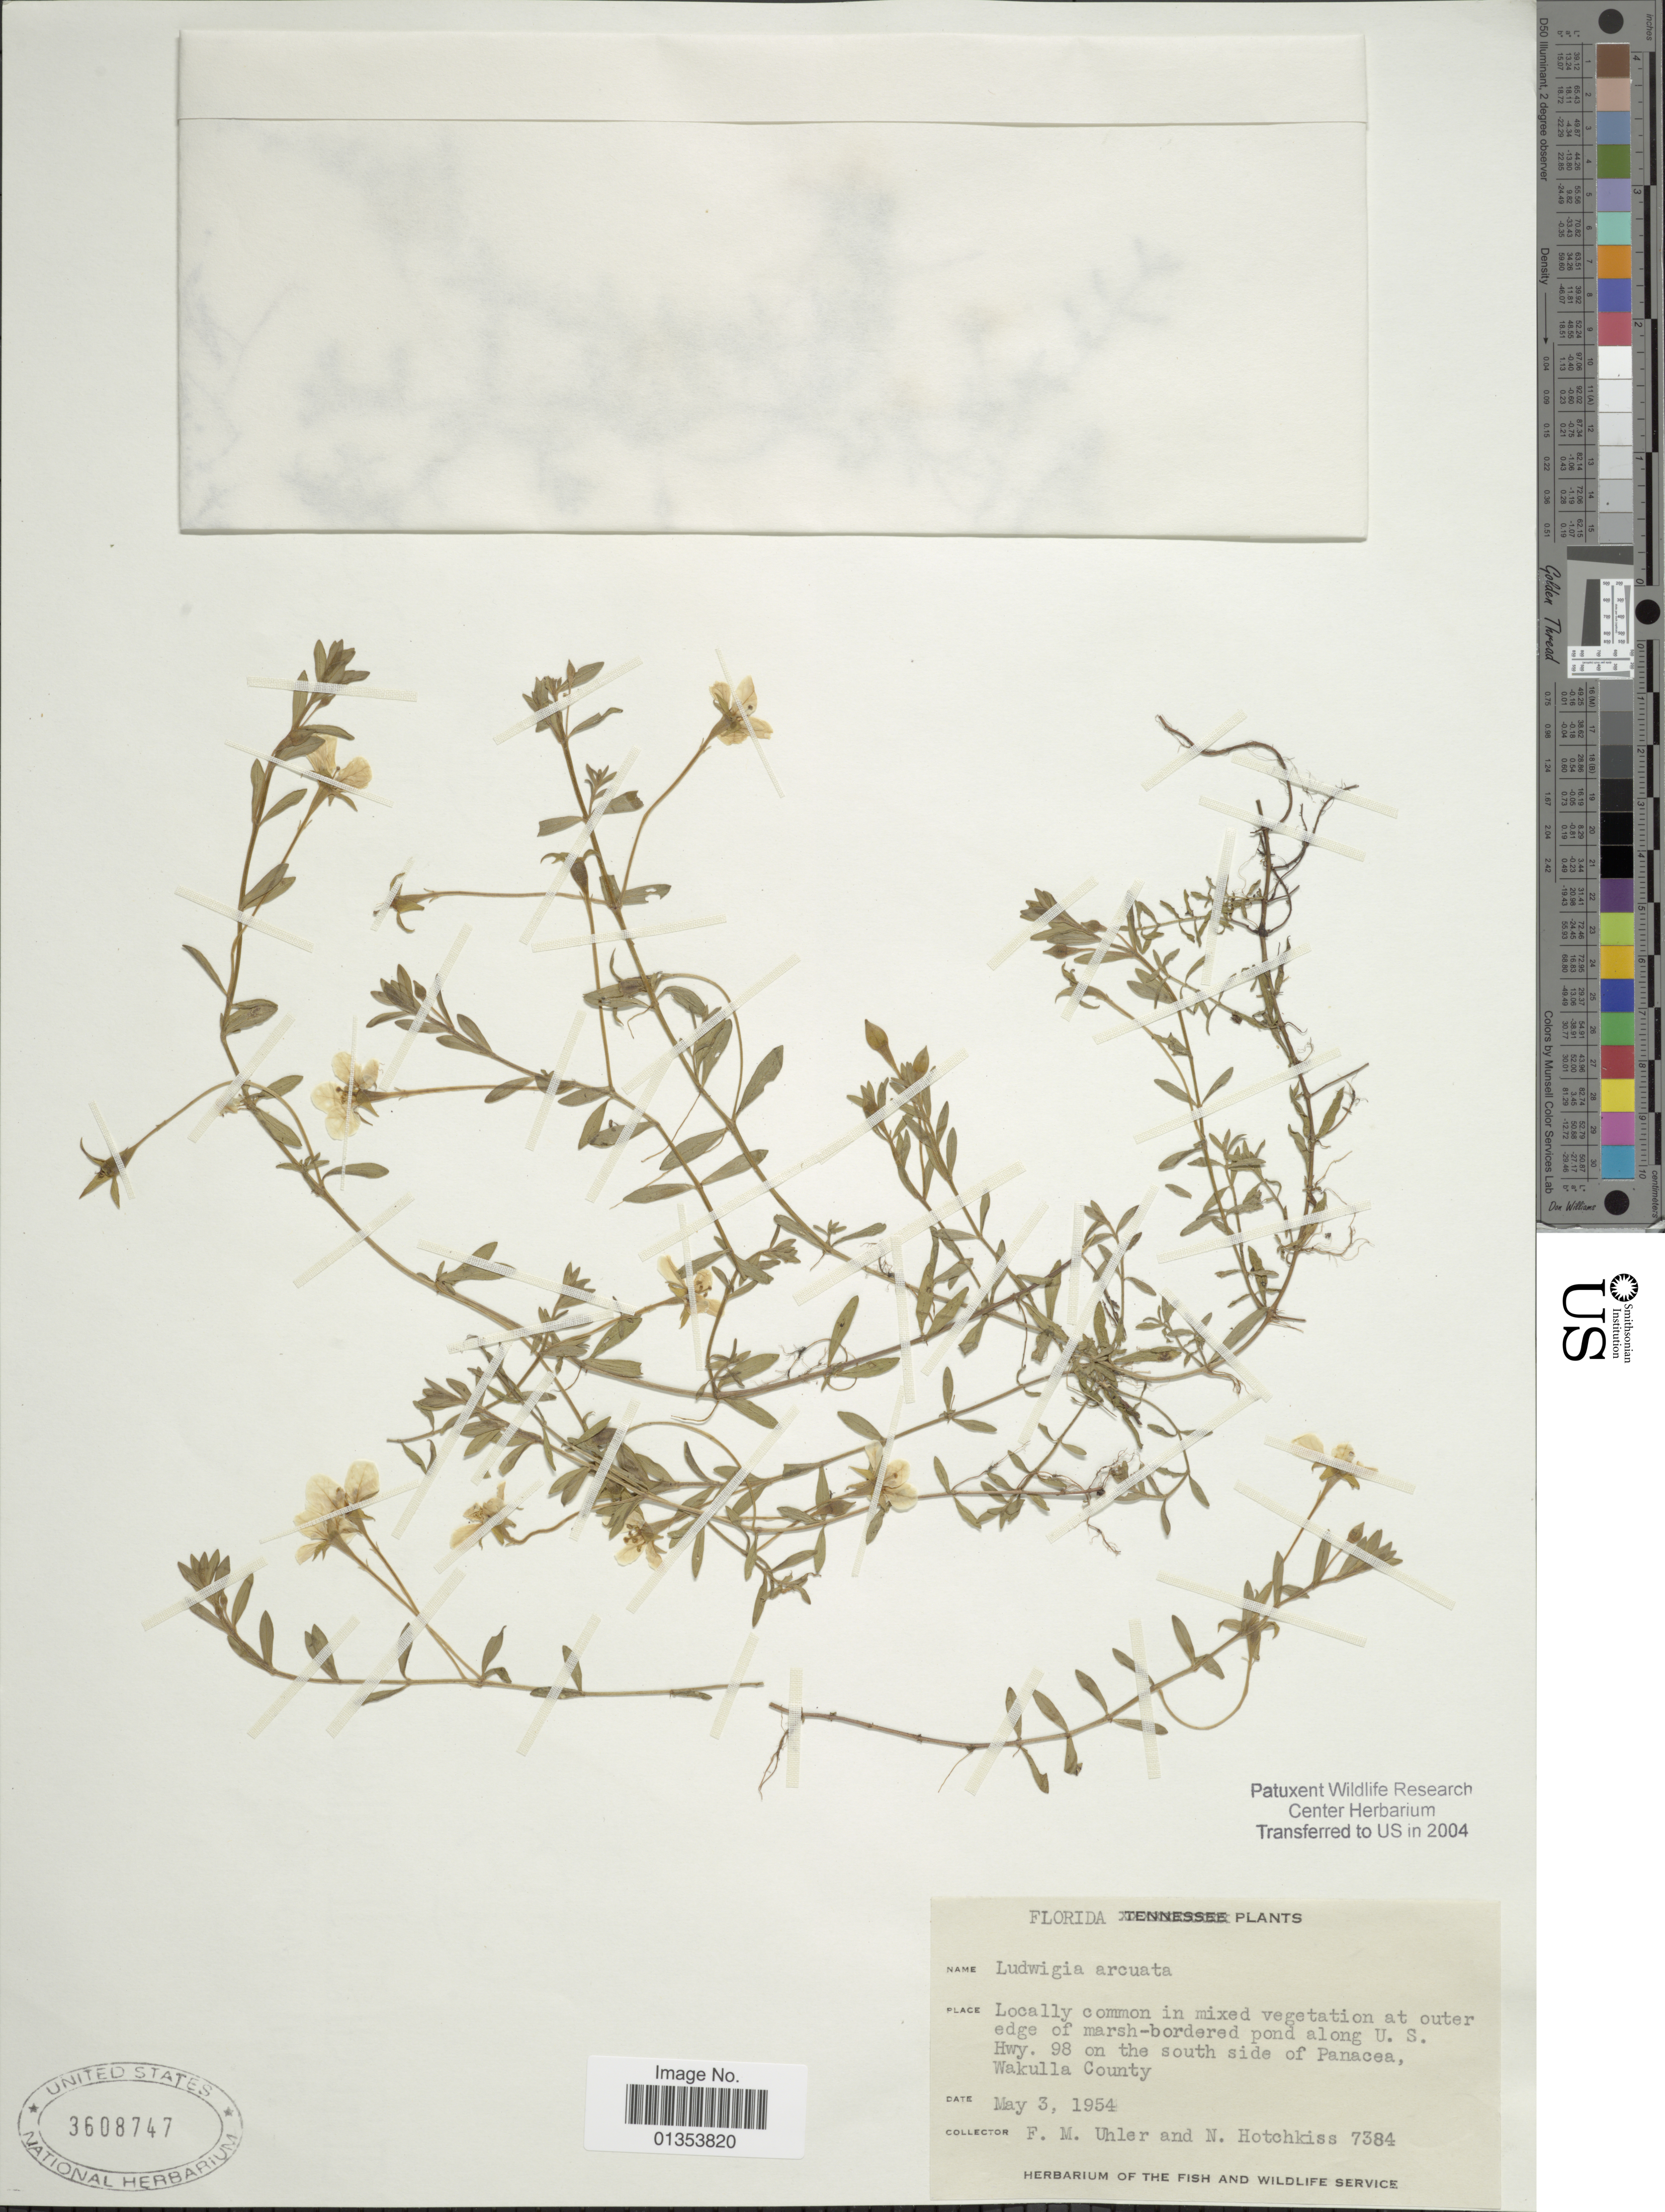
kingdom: Plantae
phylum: Tracheophyta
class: Magnoliopsida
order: Myrtales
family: Onagraceae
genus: Ludwigia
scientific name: Ludwigia arcuata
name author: Walter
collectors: F. M. Uhler & N. Hotchkiss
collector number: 7384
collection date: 1954-05-03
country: United States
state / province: Florida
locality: Along U.S. Hwy. 98 on the south side of Panacea, Wakulla County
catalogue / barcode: US 3608747